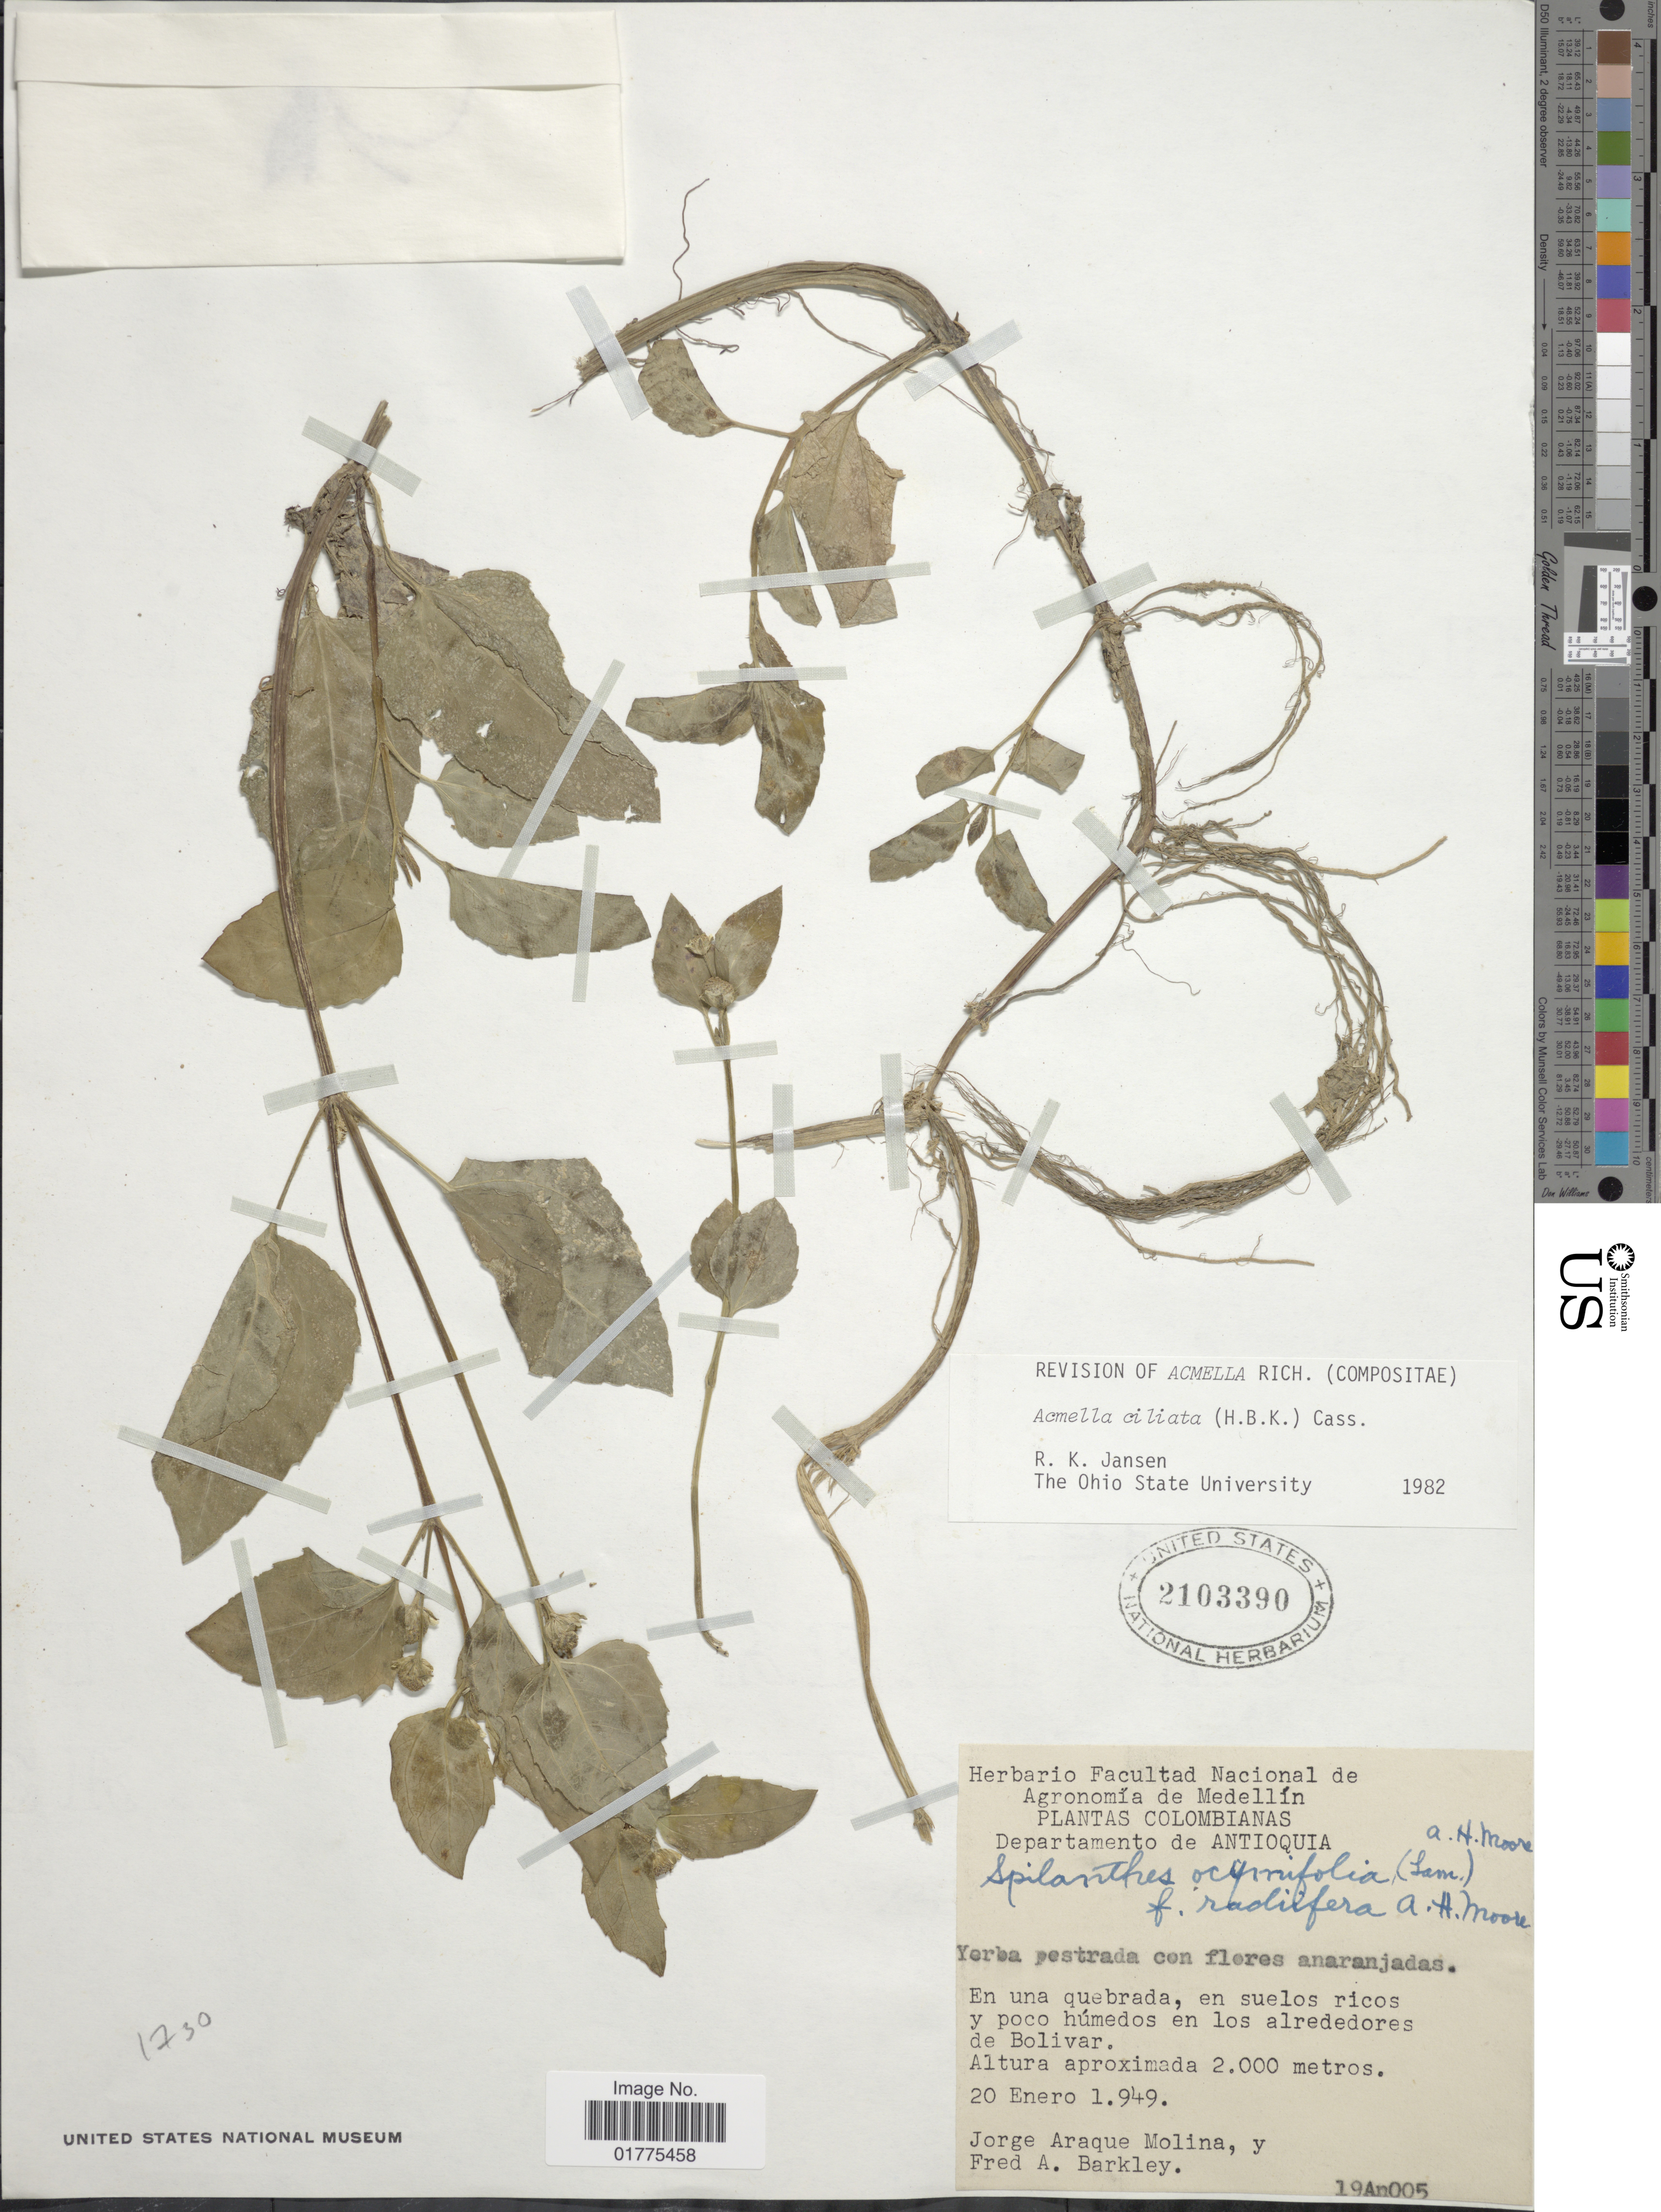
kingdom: Plantae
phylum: Tracheophyta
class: Magnoliopsida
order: Asterales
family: Asteraceae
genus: Acmella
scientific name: Acmella ciliata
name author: (Kunth) Cass.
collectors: J. A. Molina & F. A. Barkley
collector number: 19An005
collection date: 1949-01-20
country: Colombia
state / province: Antioquia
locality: En una quebrada, en suelos ricos y poco humedos en los alrededores de Bolivar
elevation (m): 2000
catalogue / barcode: US 2103390